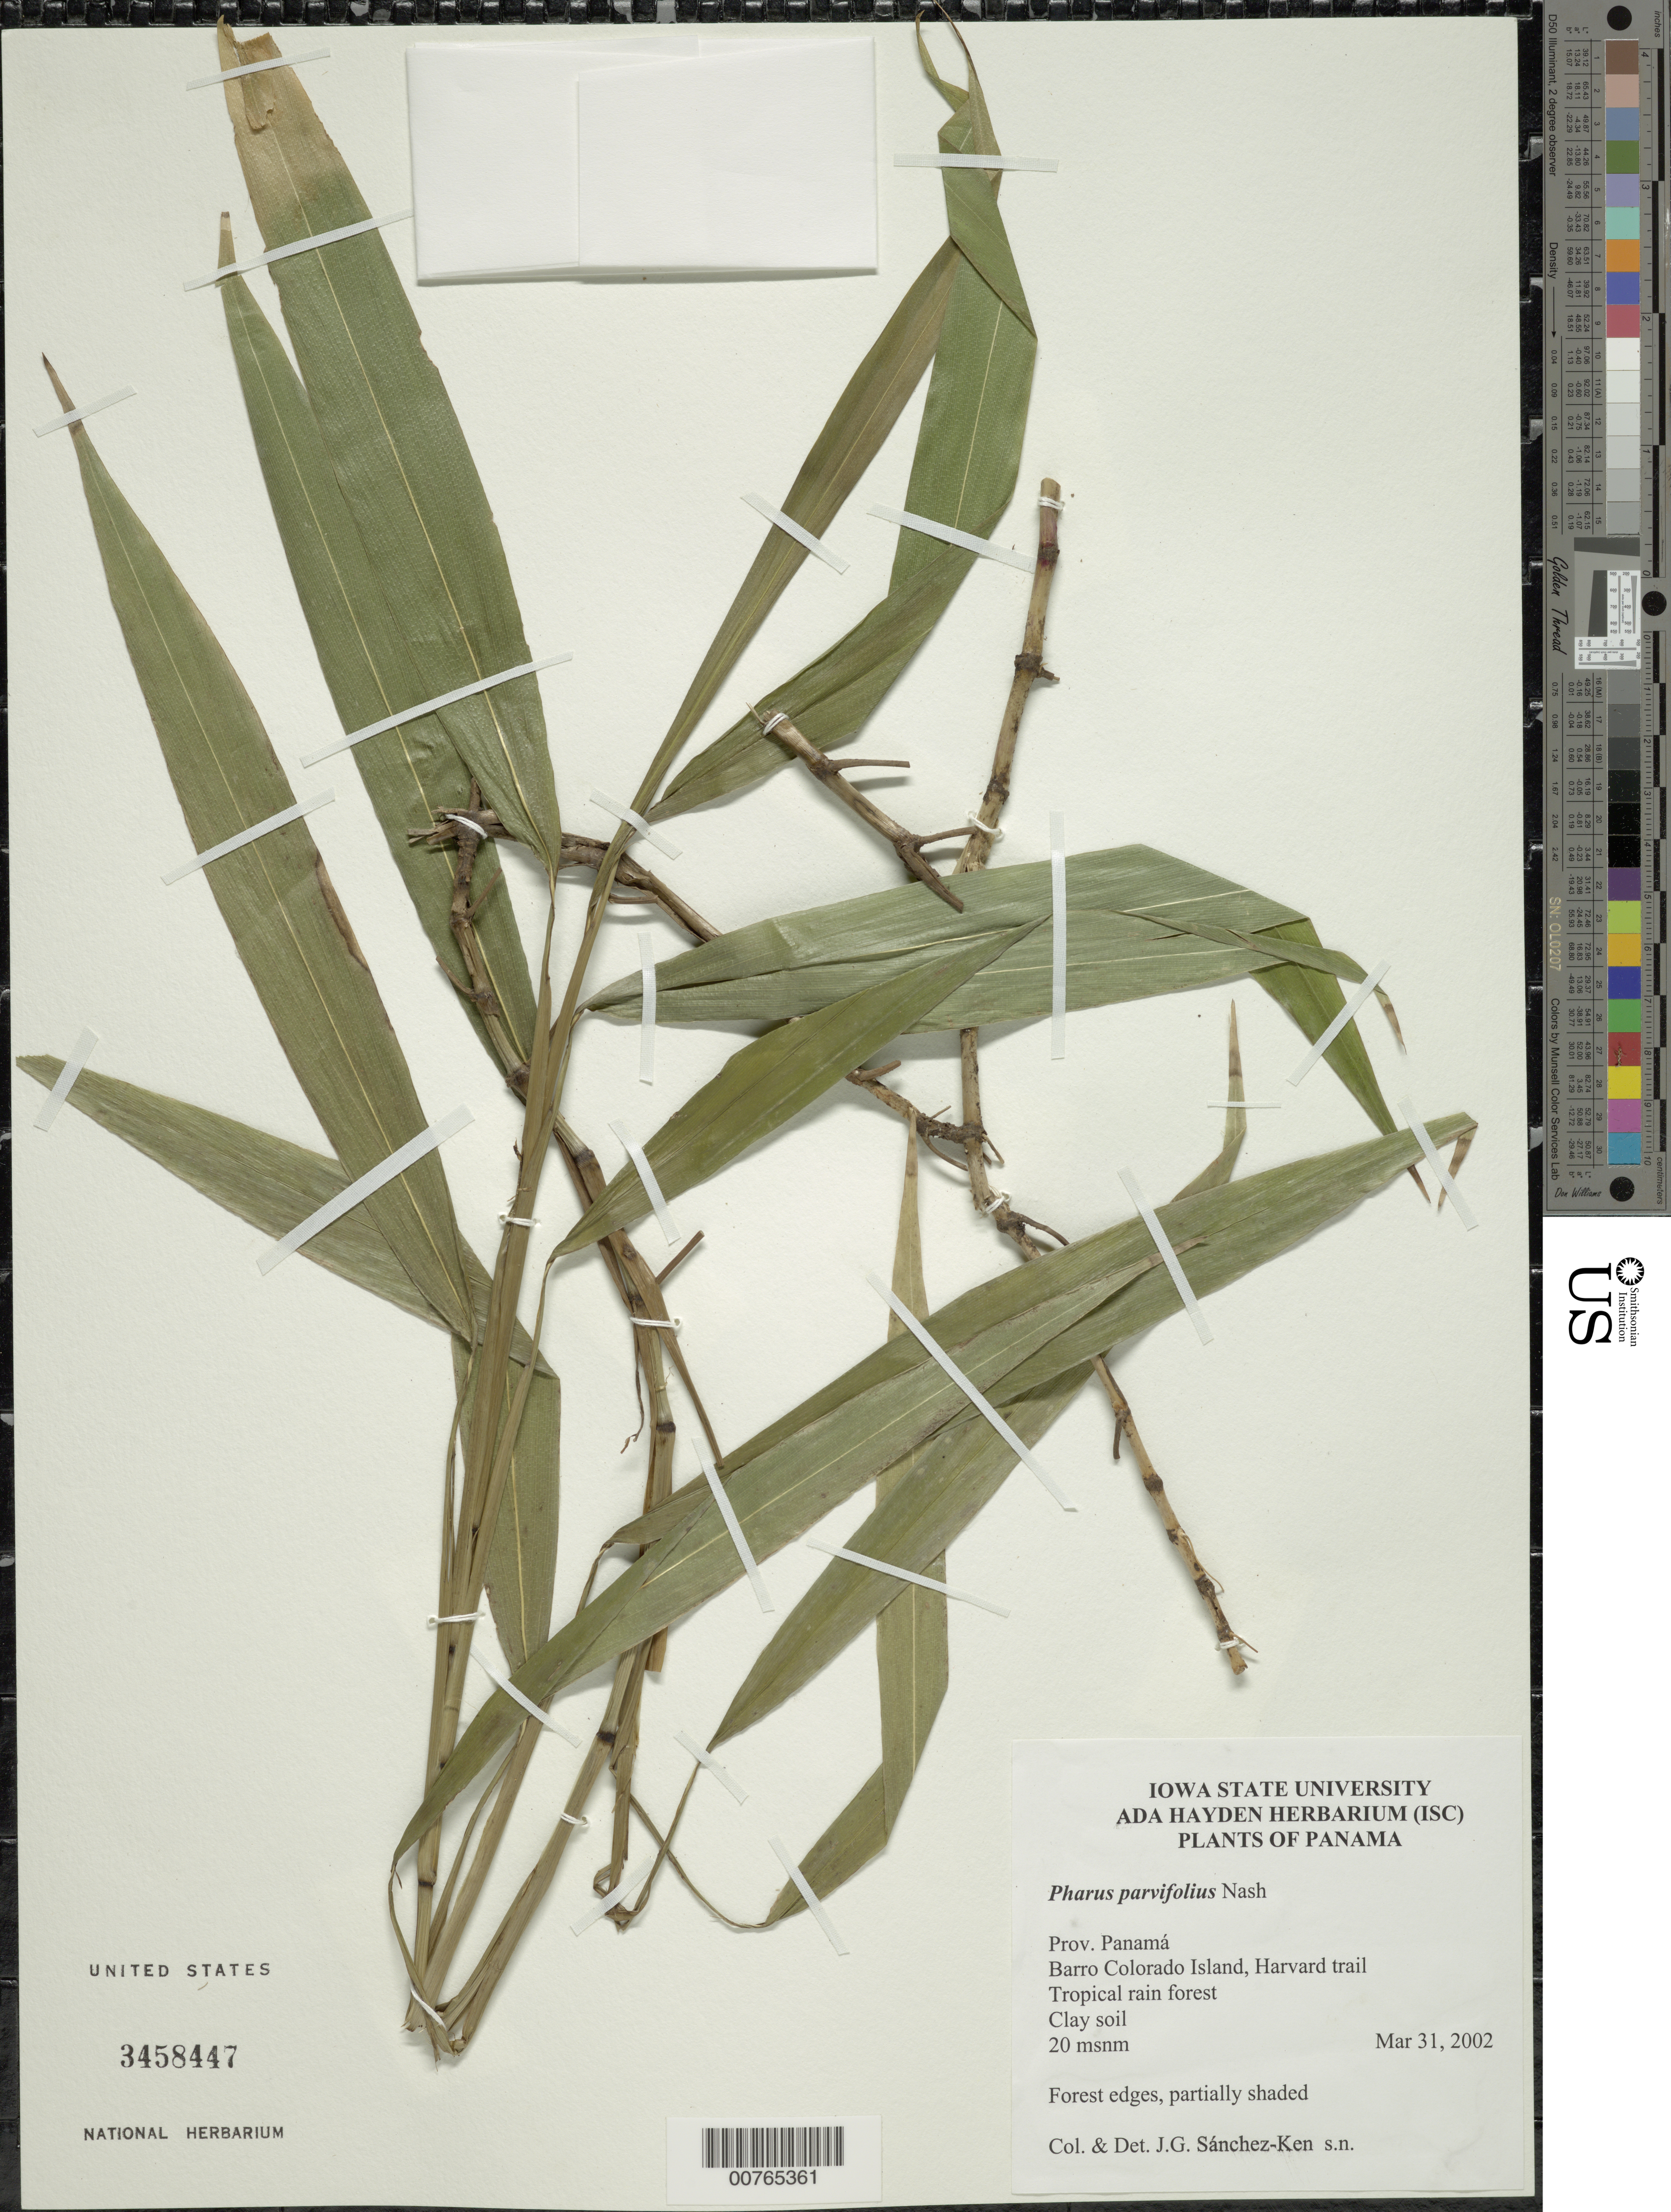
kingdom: Plantae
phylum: Tracheophyta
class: Liliopsida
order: Poales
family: Poaceae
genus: Pharus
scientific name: Pharus parvifolius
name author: Nash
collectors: J. G. Sánchez-Ken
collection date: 2002-03-31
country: Panama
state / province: Panamá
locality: Barro Colorado Island, Harvard trail. Tropical rain forest.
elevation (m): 20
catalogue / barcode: US 3458447